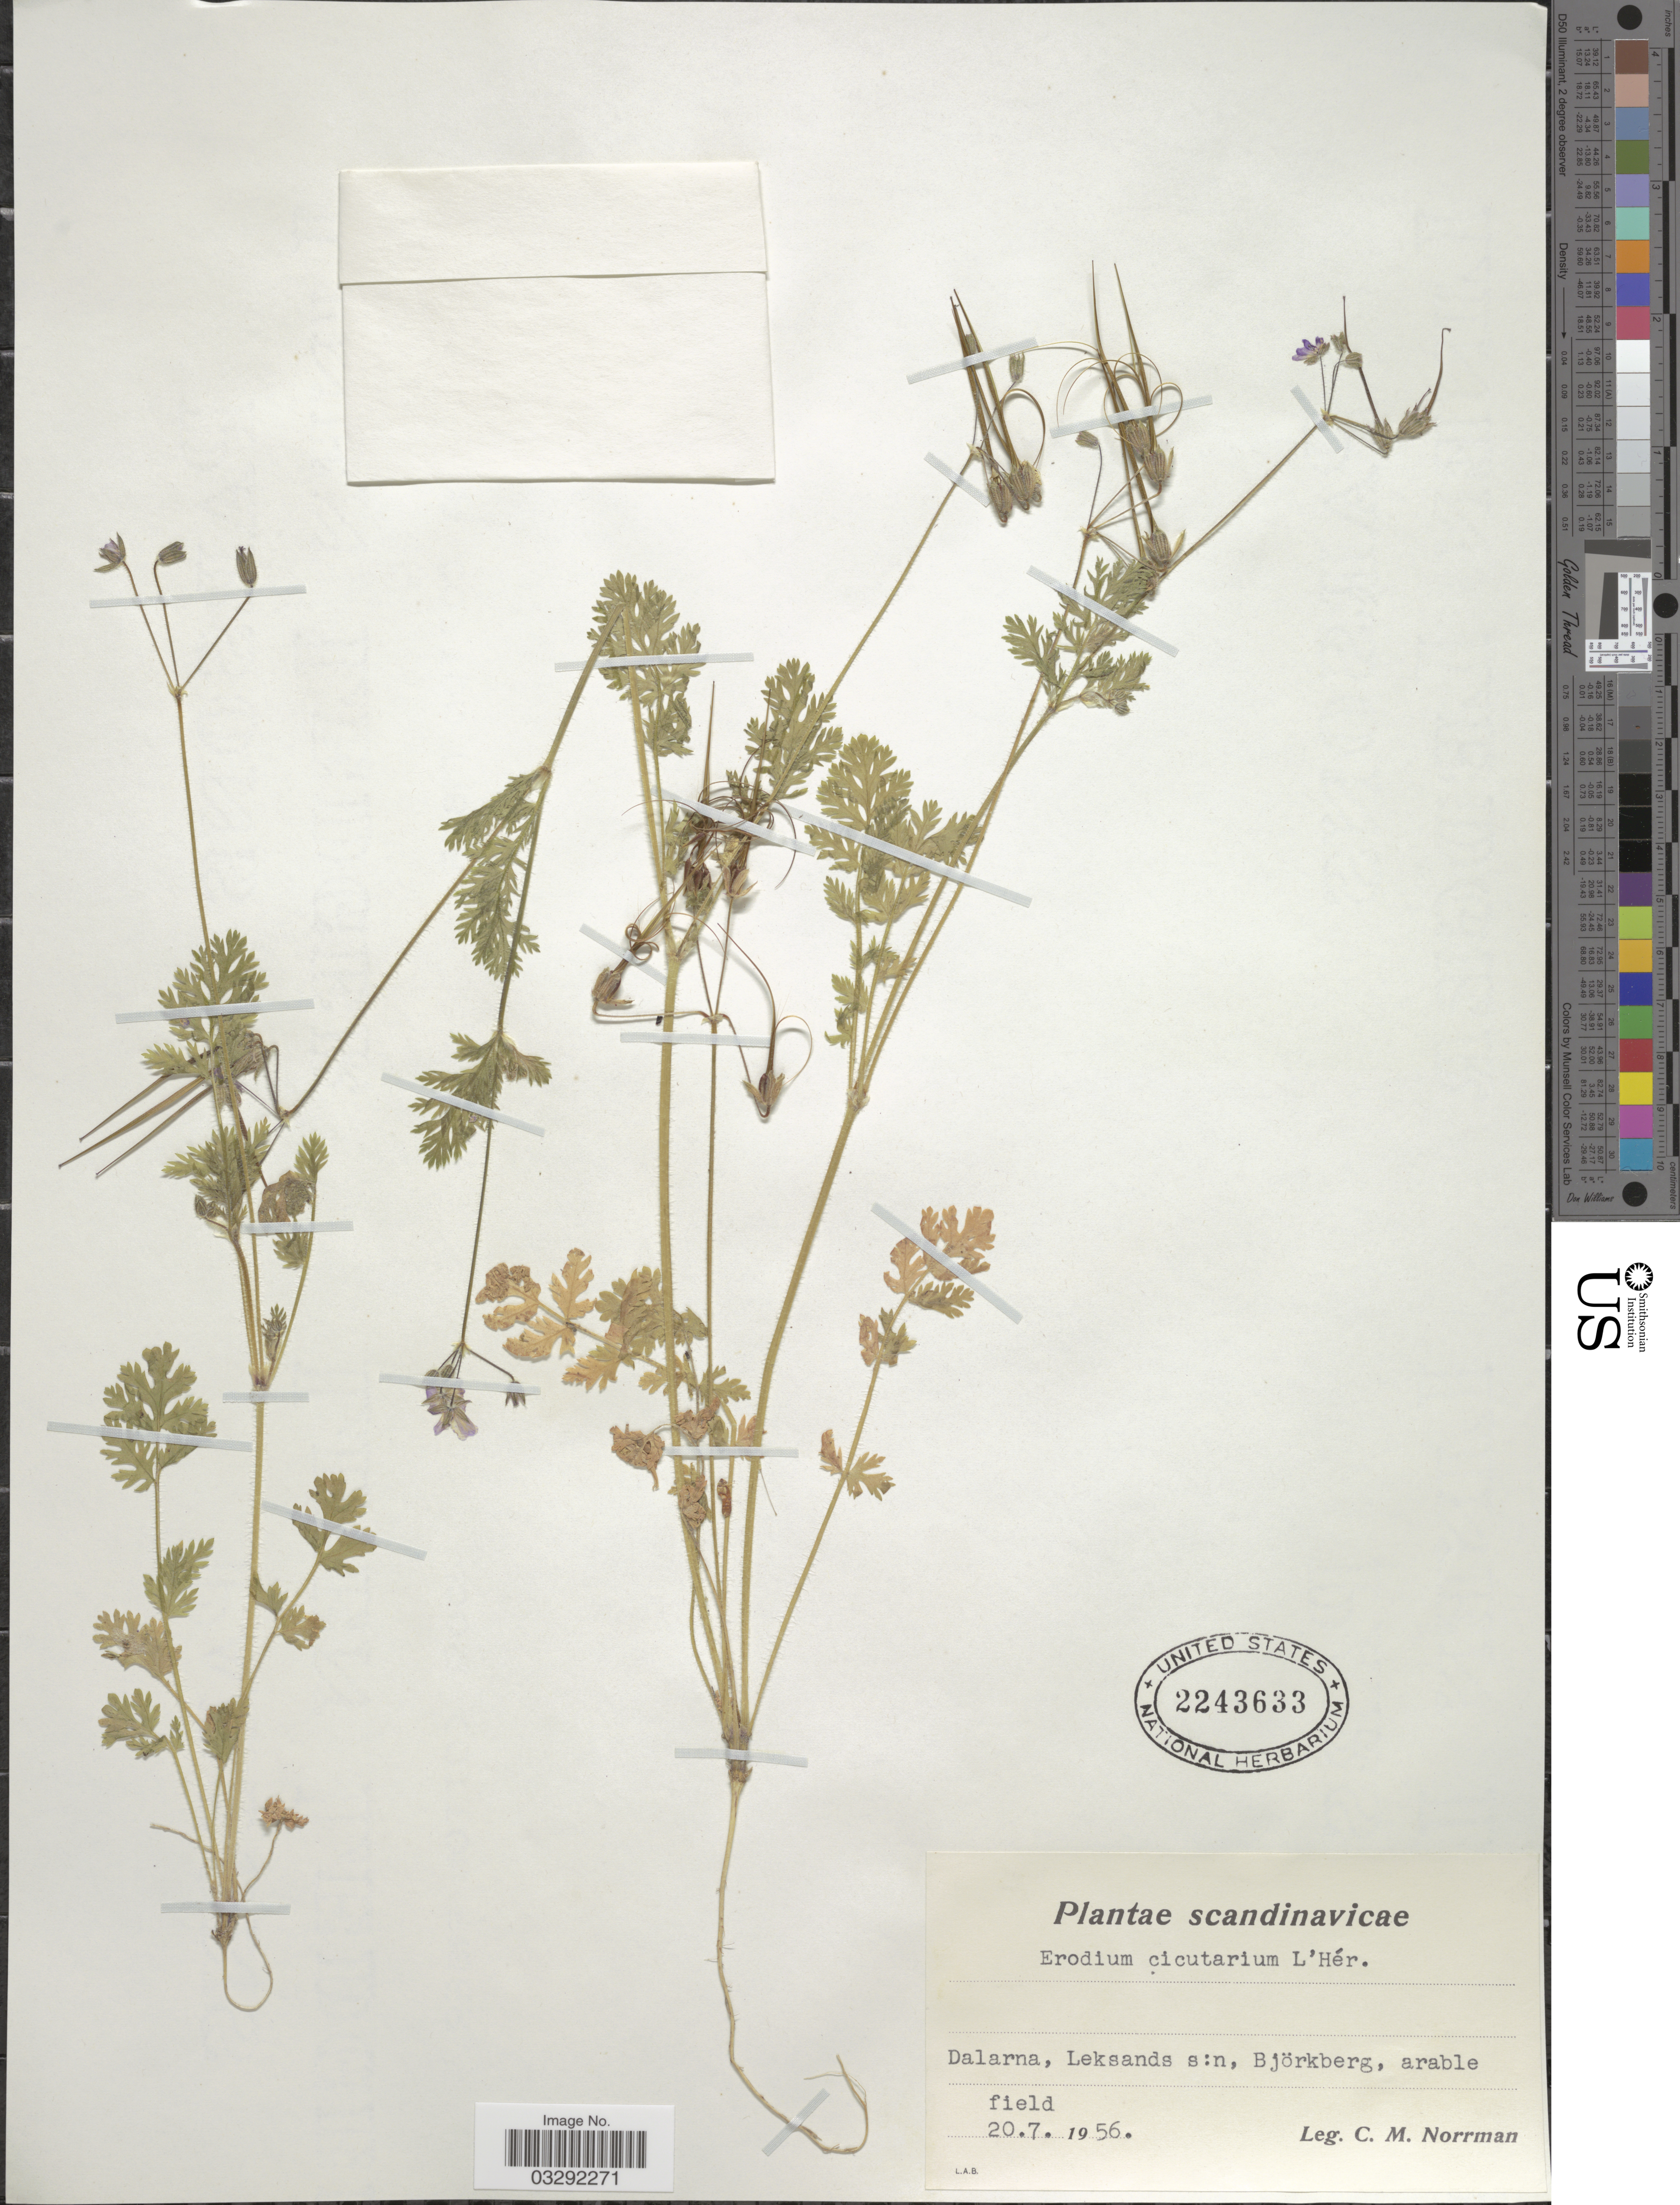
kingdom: Plantae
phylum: Tracheophyta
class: Magnoliopsida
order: Geraniales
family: Geraniaceae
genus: Erodium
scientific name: Erodium cicutarium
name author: (L.) L'Hér.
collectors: C. Norrman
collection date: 1956-07-20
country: Sweden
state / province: Dalarna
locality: Scandinavicae. Leksands, Björkberg.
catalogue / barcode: US 2243633